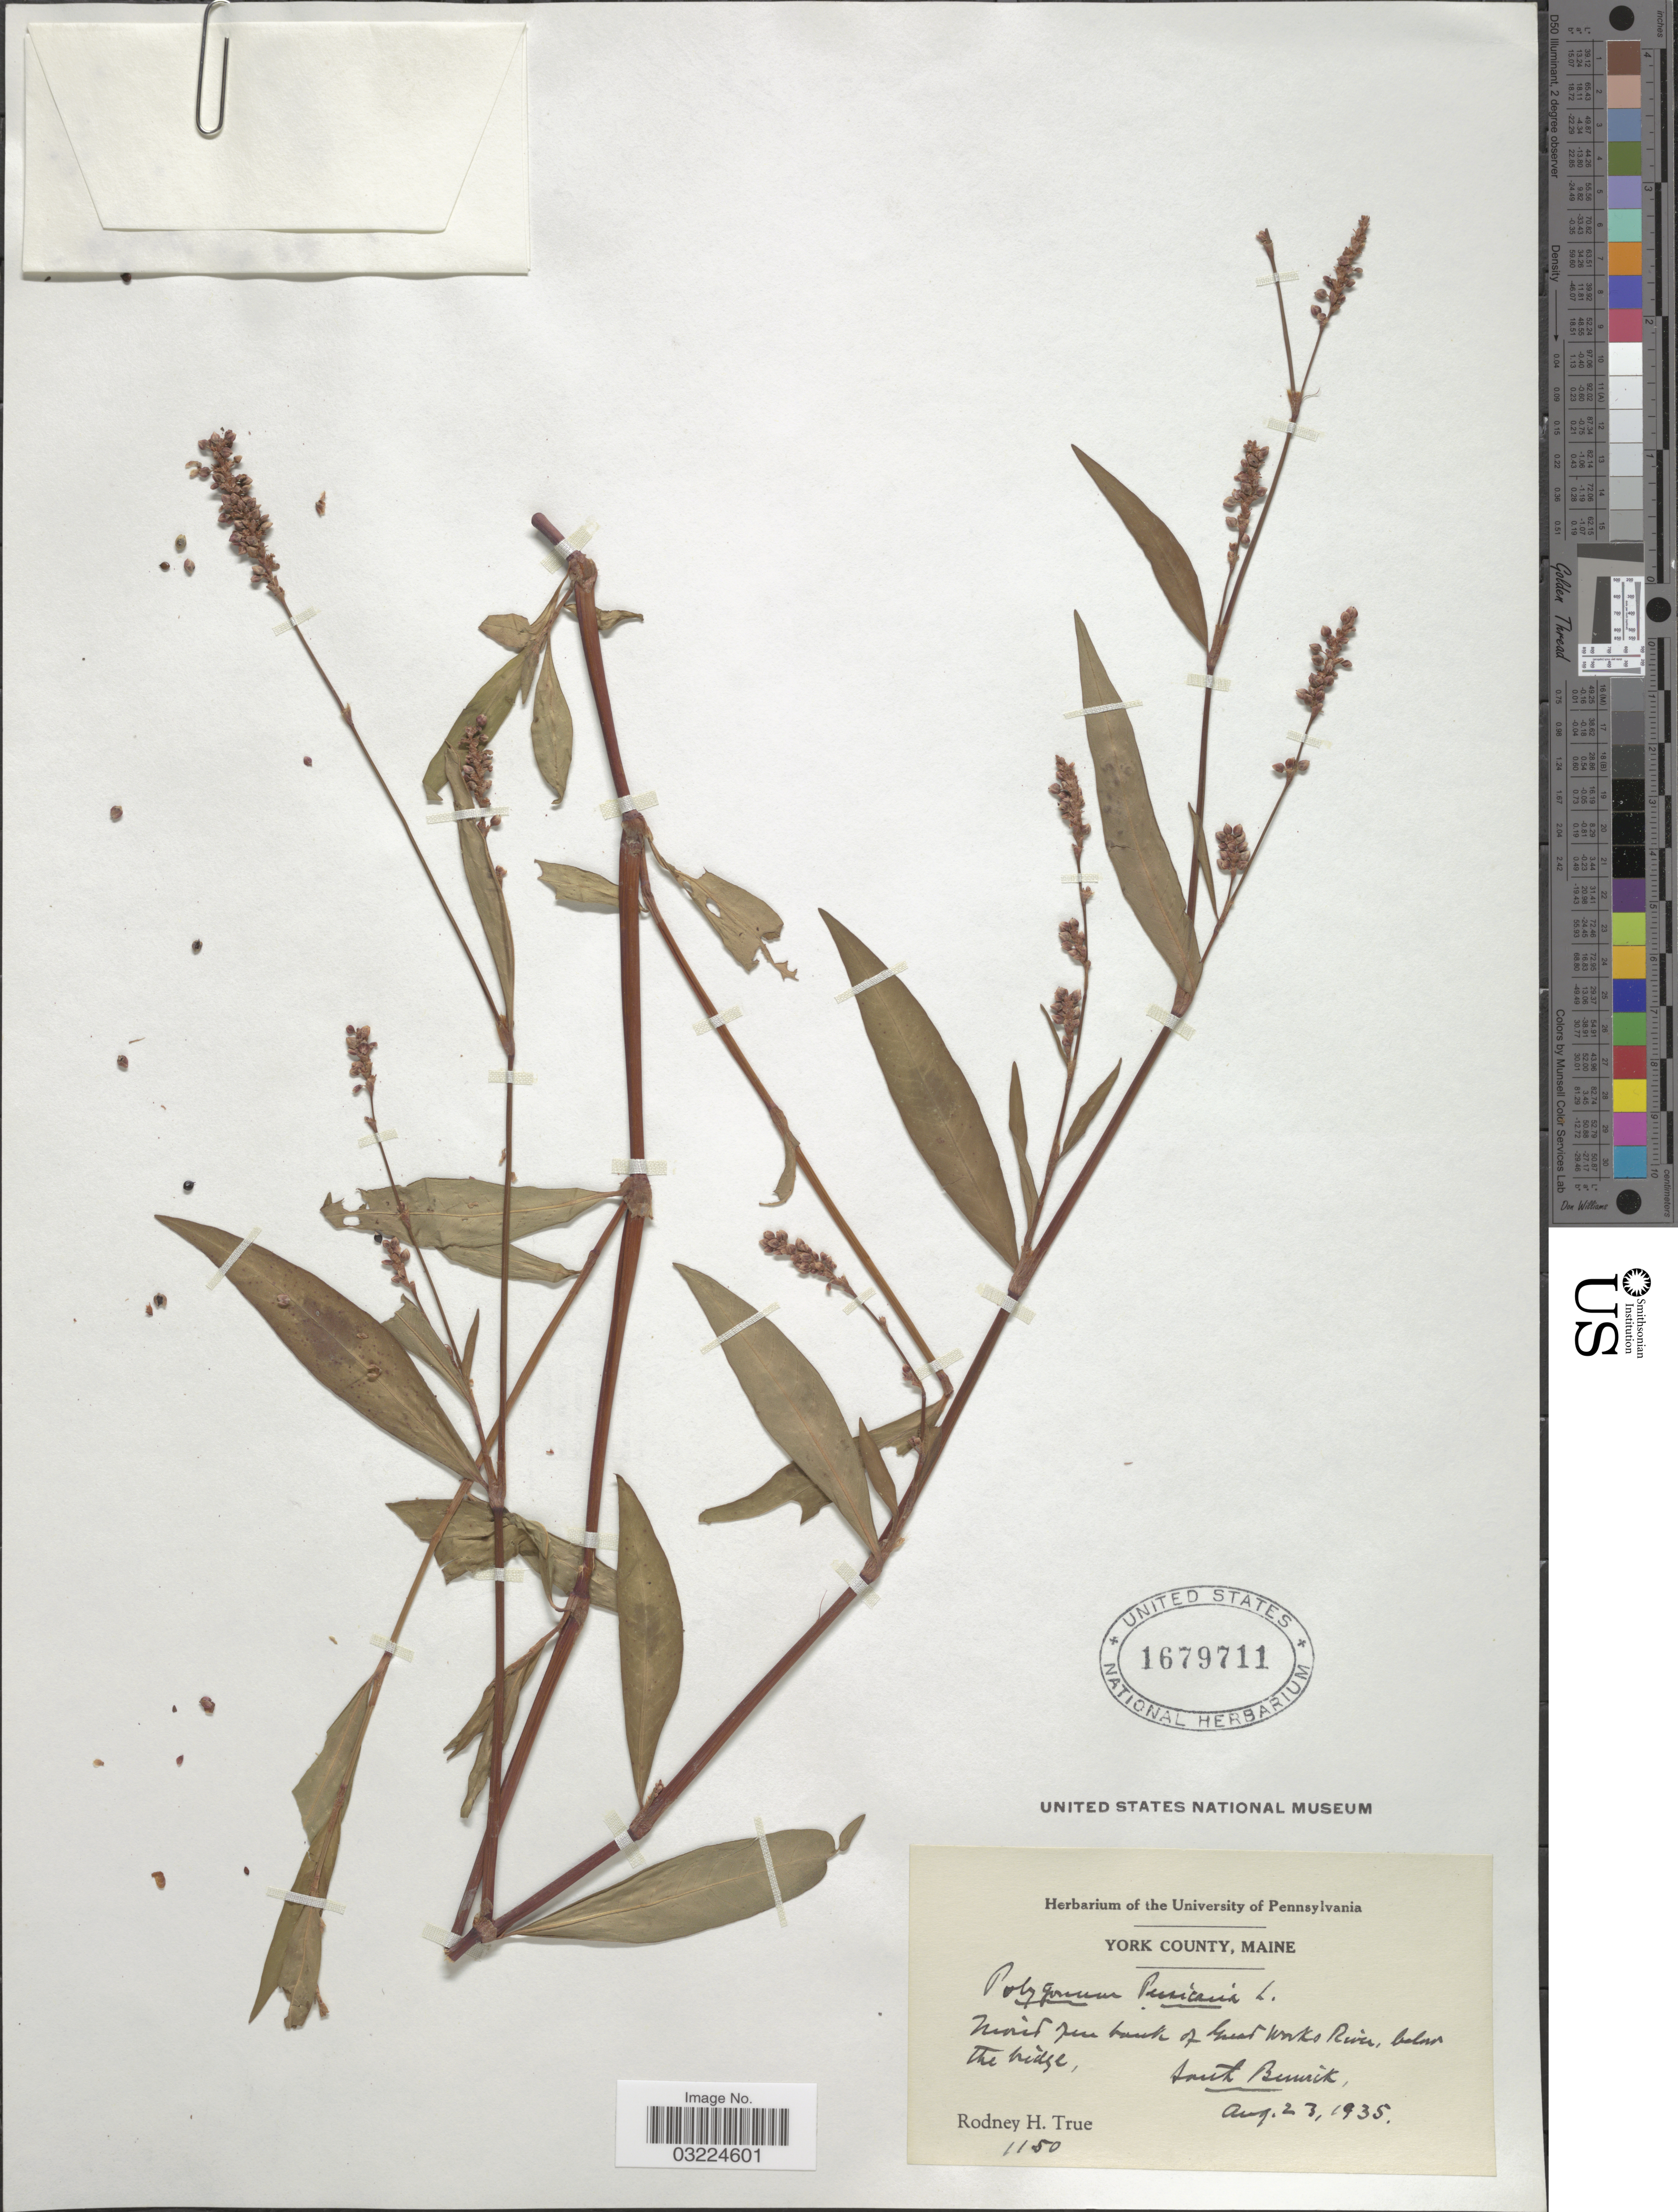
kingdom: Plantae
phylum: Tracheophyta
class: Magnoliopsida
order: Caryophyllales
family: Polygonaceae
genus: Persicaria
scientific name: Persicaria maculosa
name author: S.F. Gray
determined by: Atha, D. E.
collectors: R. H. True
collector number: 1150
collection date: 1935-08-23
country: United States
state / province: Maine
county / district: York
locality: York County. Moist open bank of Great Works River, below the bridge, South Berwick.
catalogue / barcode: US 1679711